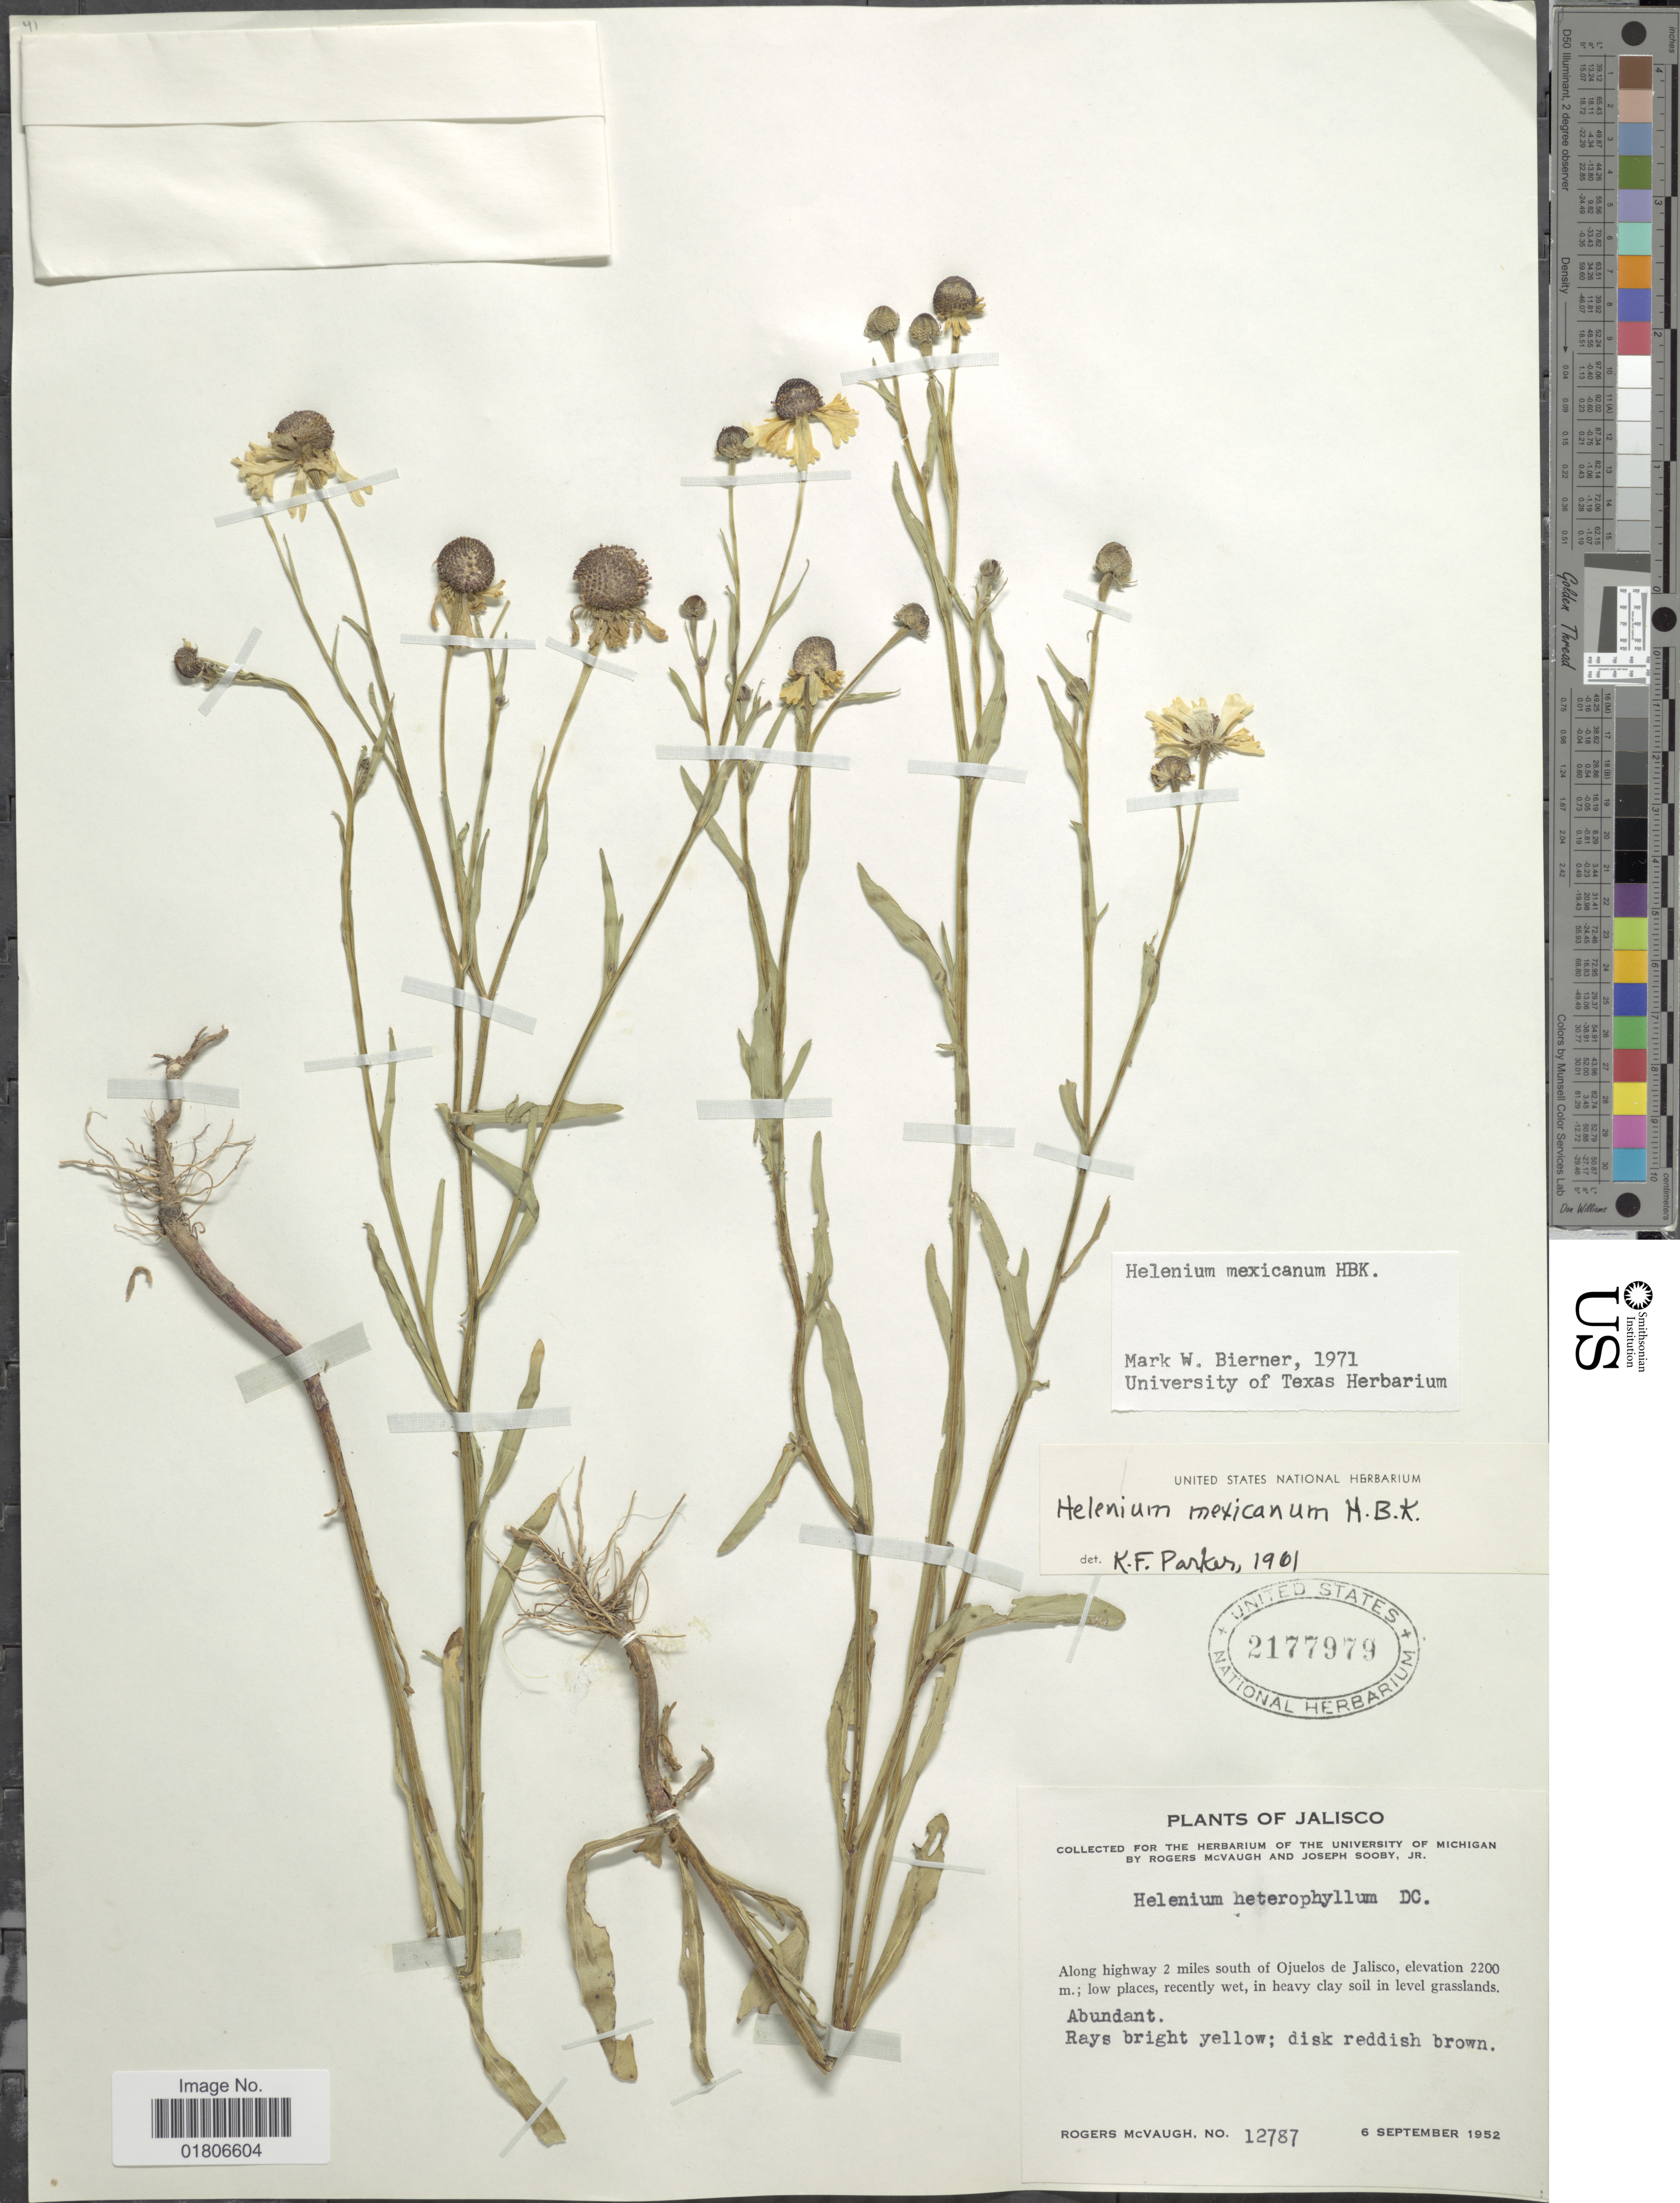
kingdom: Plantae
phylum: Tracheophyta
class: Magnoliopsida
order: Asterales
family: Asteraceae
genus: Helenium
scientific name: Helenium mexicanum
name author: Kunth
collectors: R. McVaugh & J. Sooby Jr.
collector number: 12787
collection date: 1952-09-06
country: Mexico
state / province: Jalisco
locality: Along highway 2 miles south of Ojuelos de Jalisco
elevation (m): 2200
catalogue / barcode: US 2177979